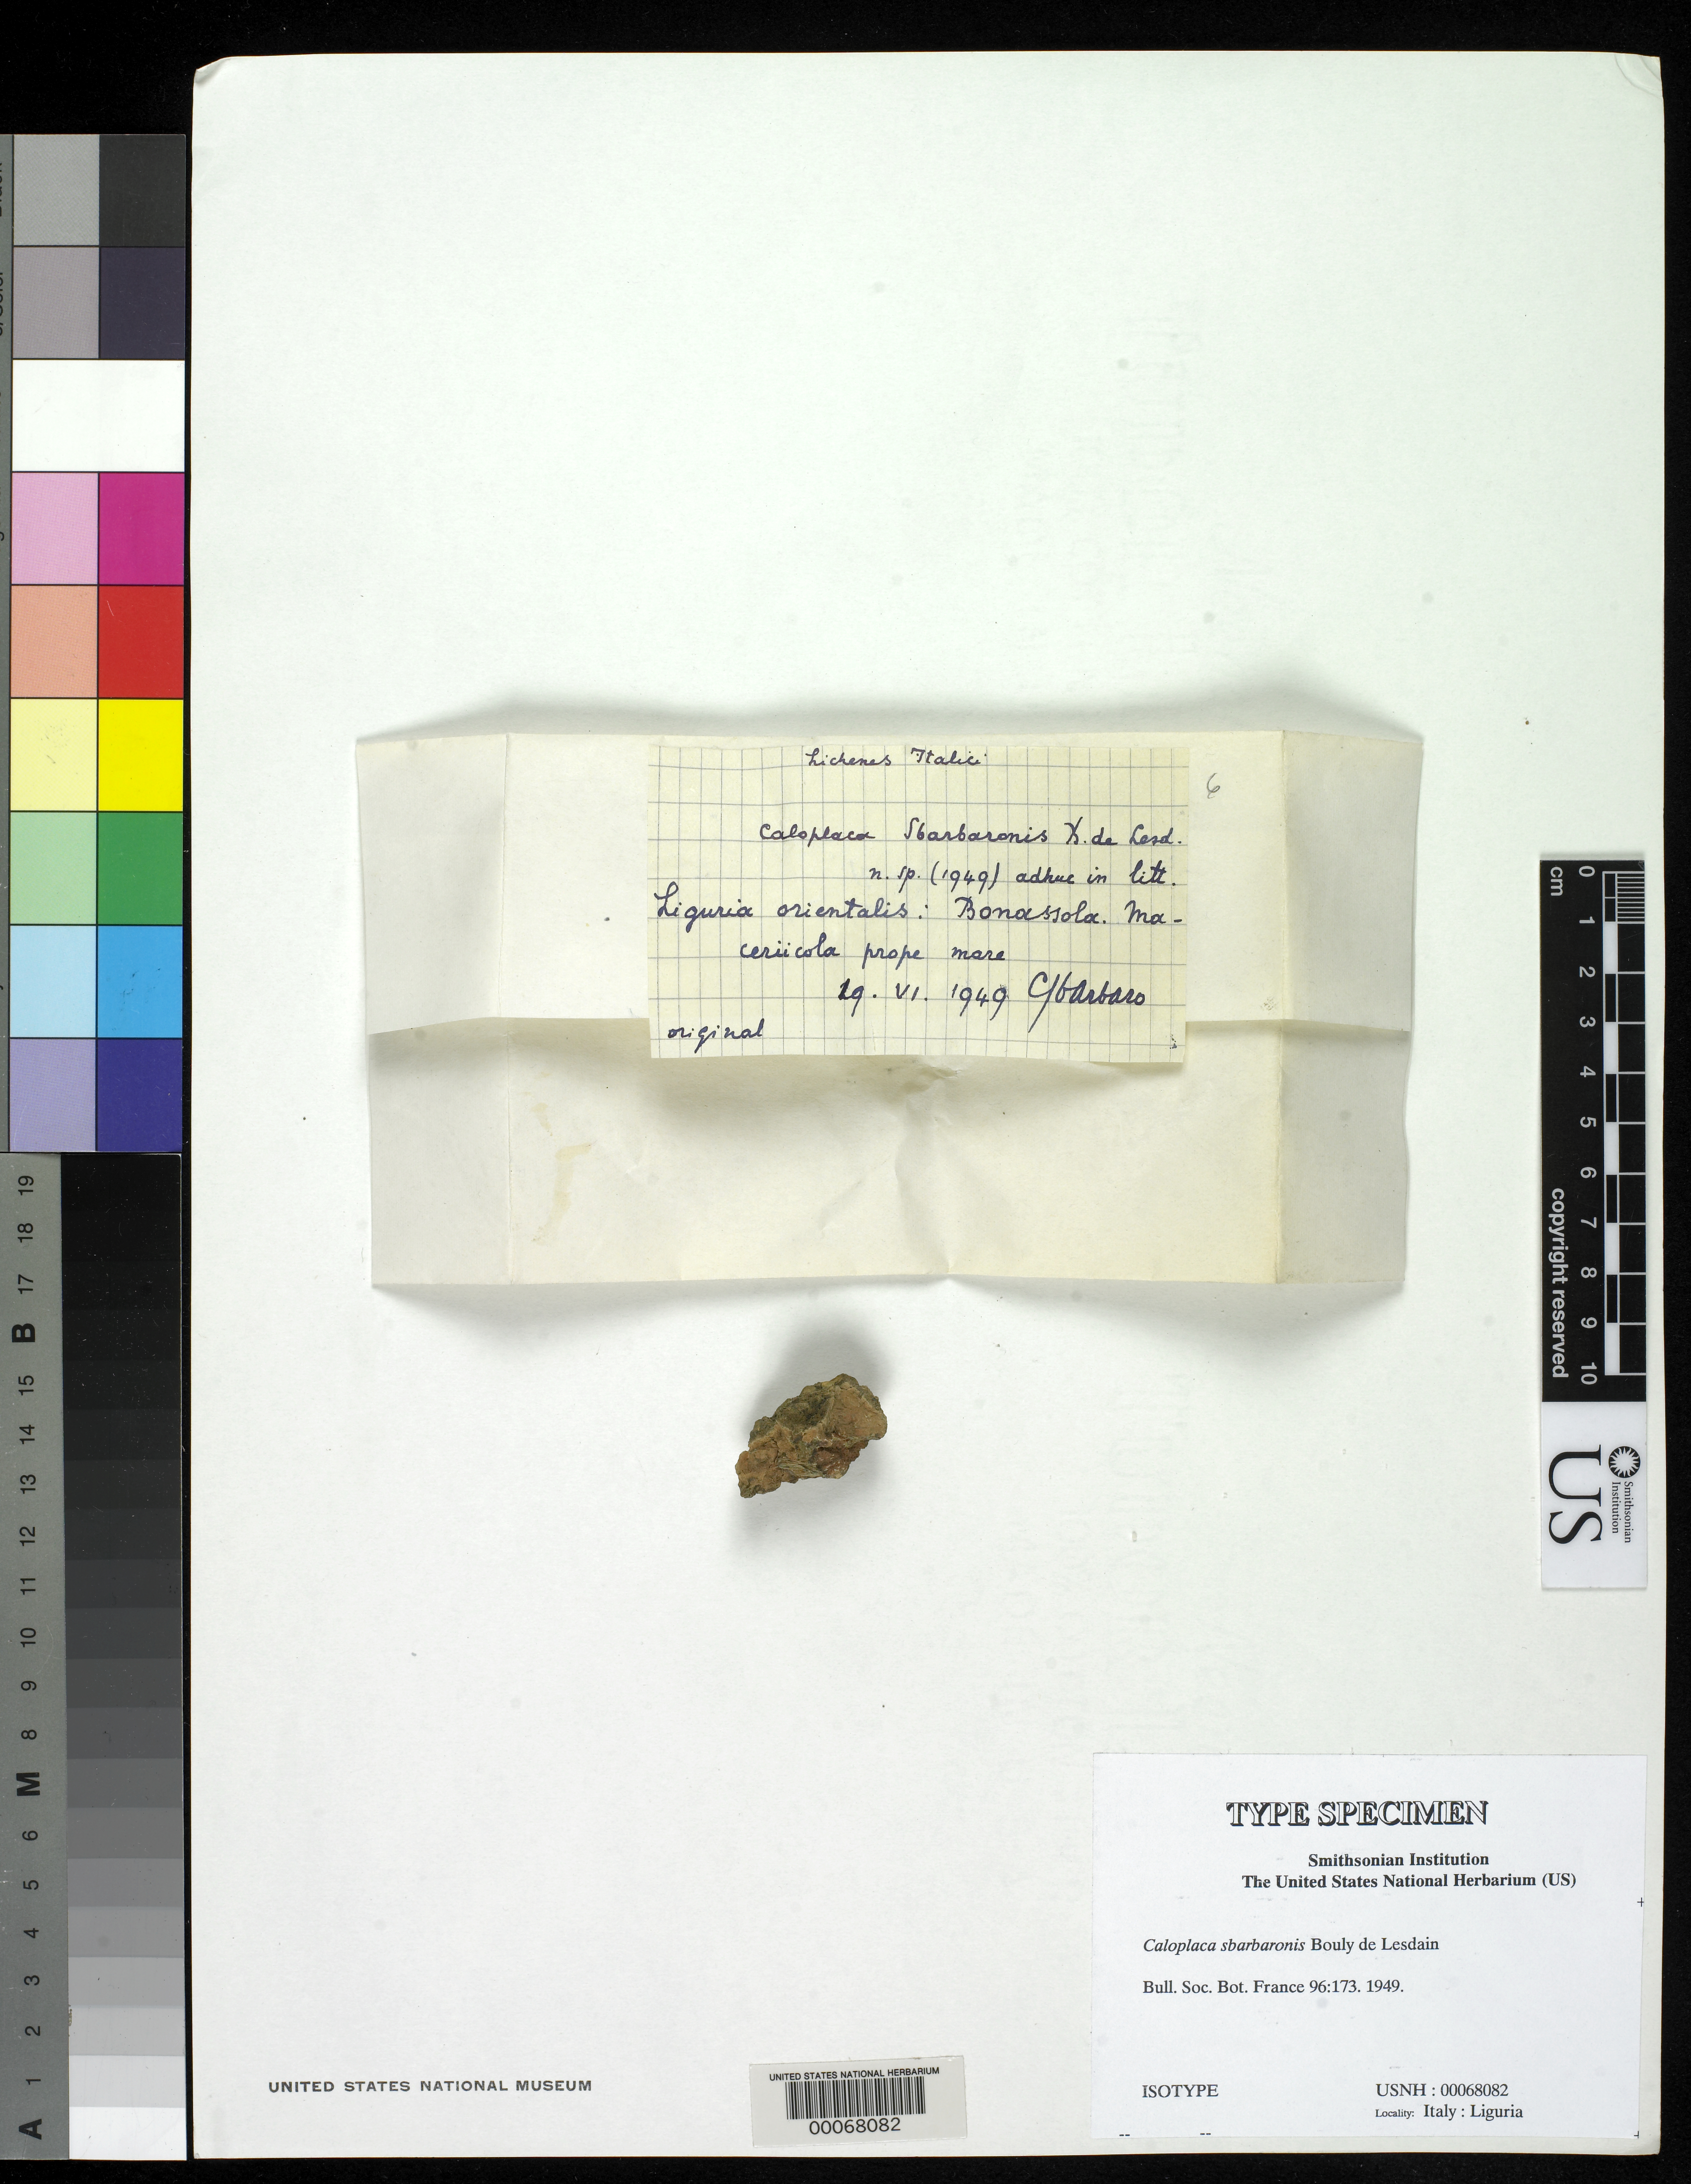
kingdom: Fungi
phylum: Ascomycota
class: Lecanoromycetes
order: Teloschistales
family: Teloschistaceae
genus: Caloplaca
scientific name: Caloplaca sbarbaronis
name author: B. de Lesd.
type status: Isotype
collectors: C. Sbarbaro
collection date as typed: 19 Jun 1949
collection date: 1949-06-19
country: Italy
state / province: Liguria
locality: Bonassola, Maceriicola (?) prope mare. [Bonassola, Maceriicola (?) near the sea.].